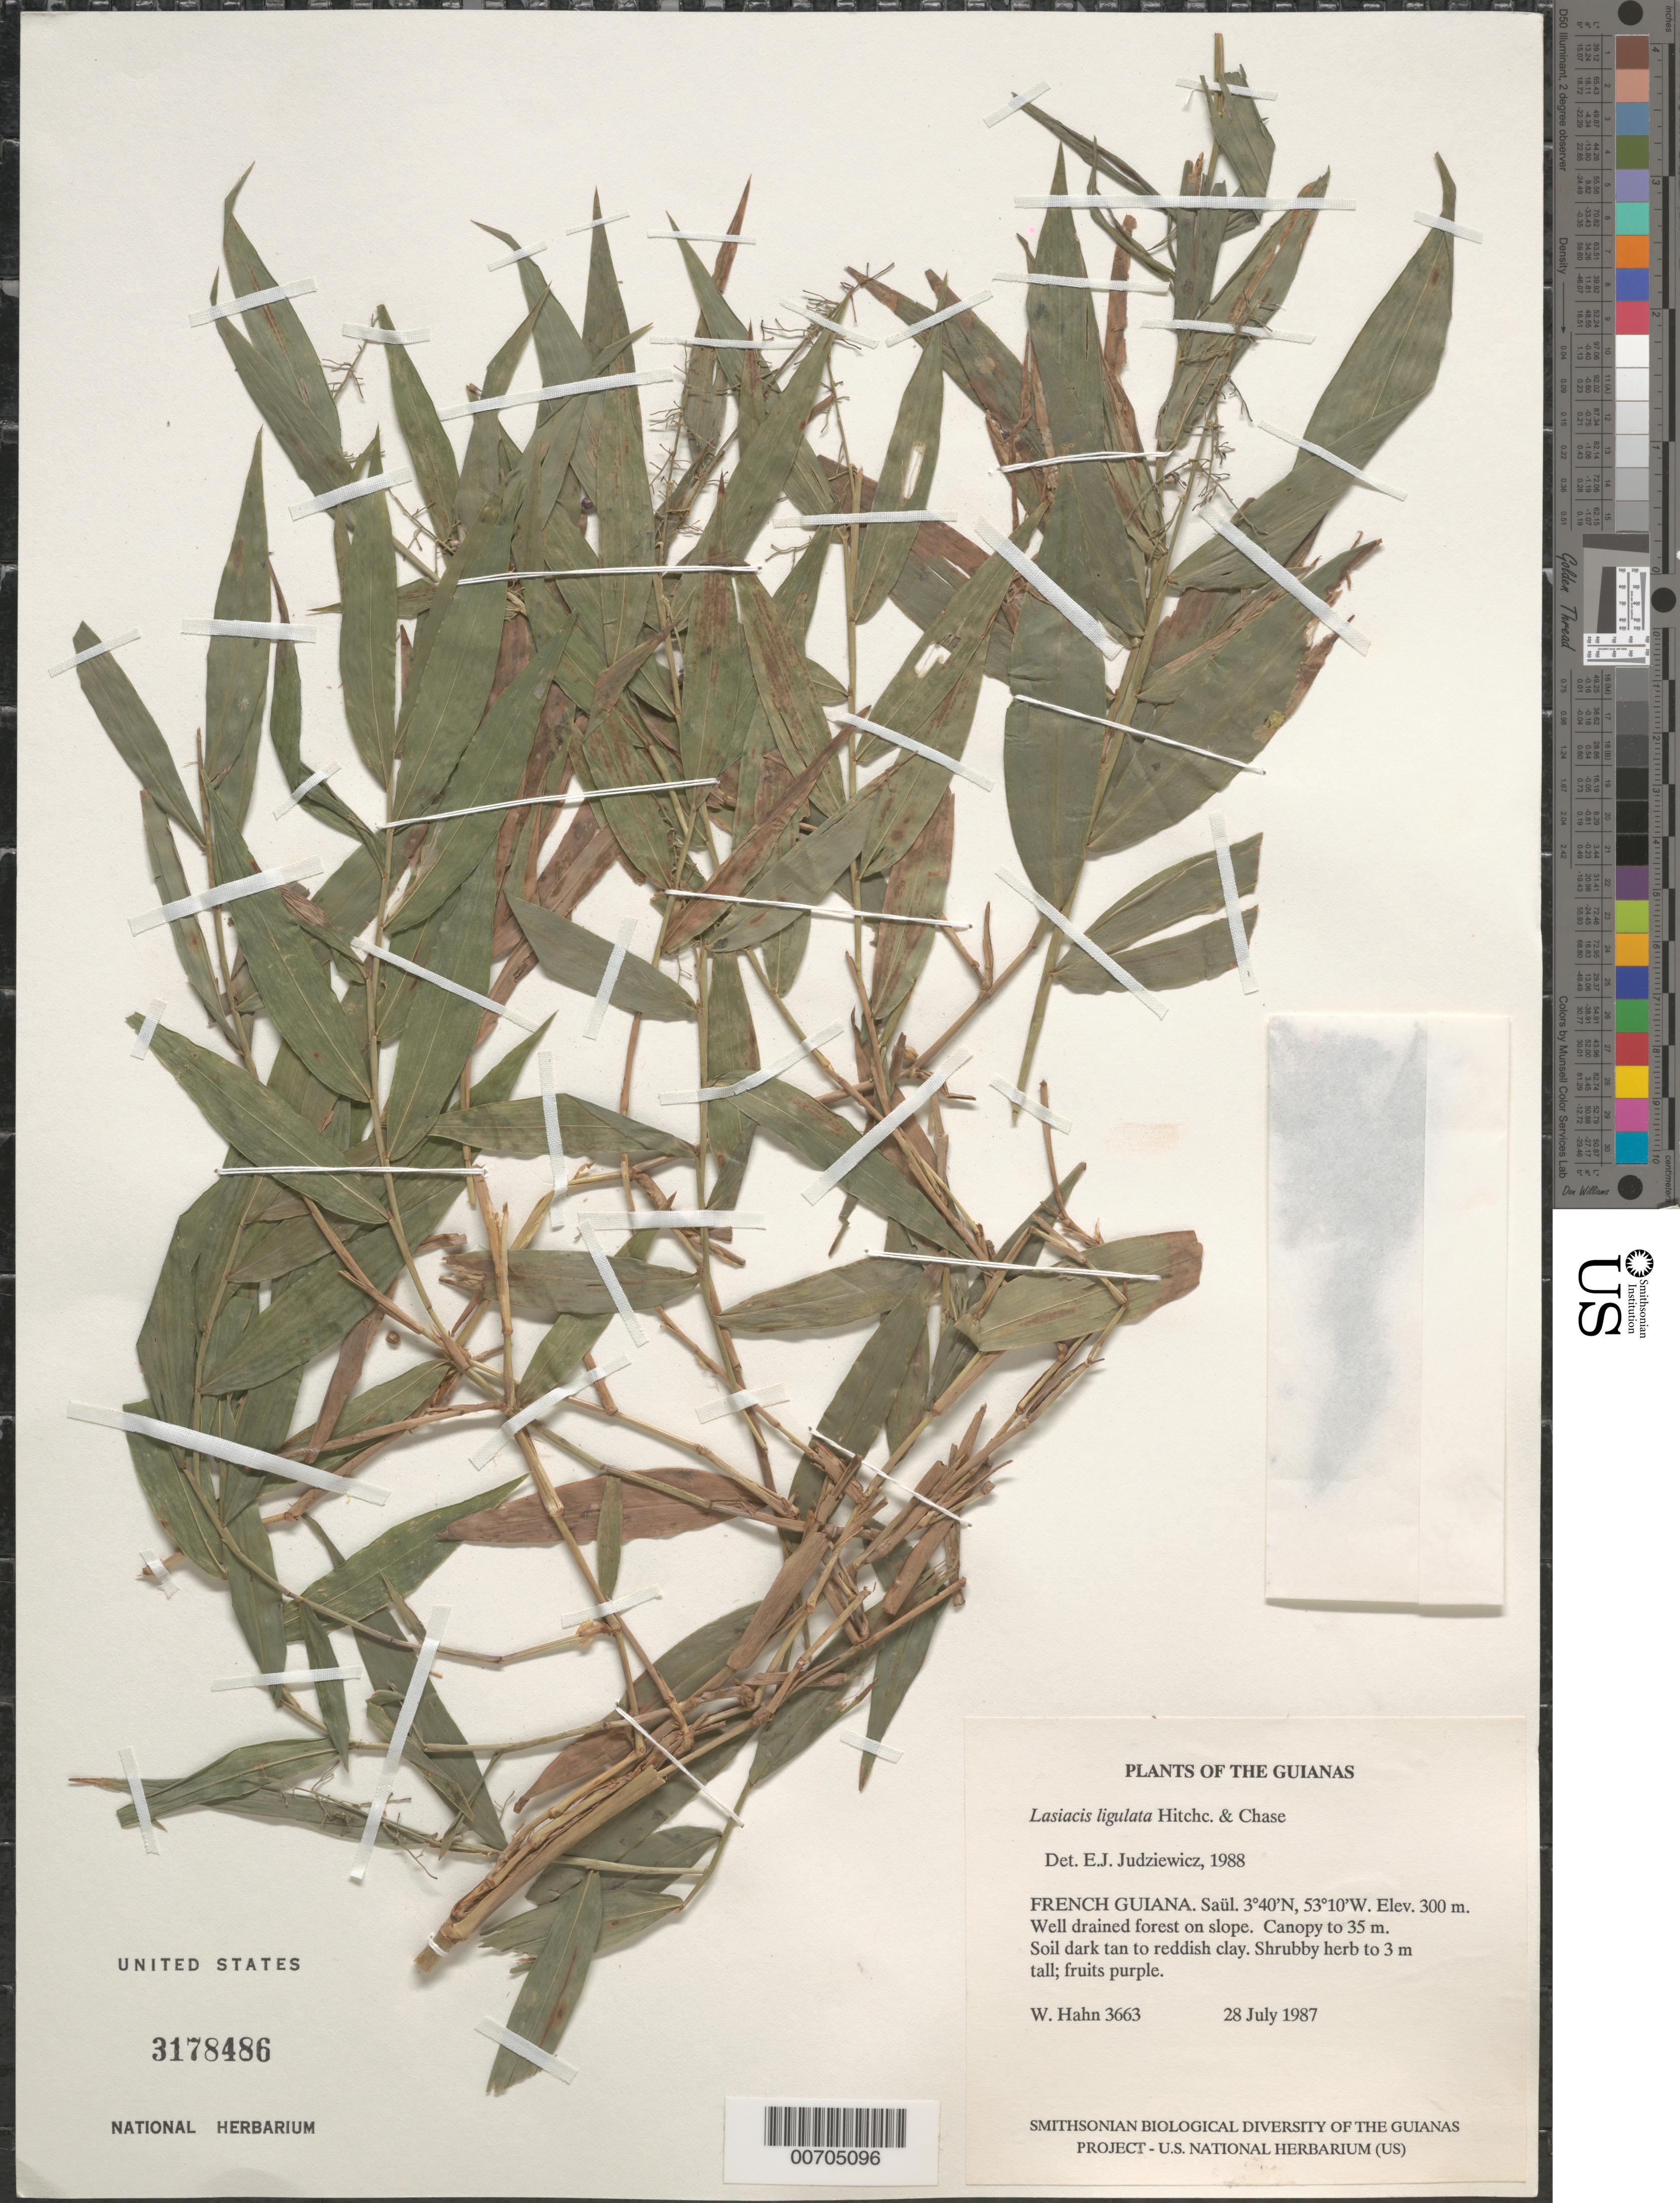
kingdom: Plantae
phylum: Tracheophyta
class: Liliopsida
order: Poales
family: Poaceae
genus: Lasiacis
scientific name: Lasiacis ligulata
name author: Hitchc. & Chase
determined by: Judziewicz, E. J.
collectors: W. Hahn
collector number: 3663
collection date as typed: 28 July 1987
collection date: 1987-07-28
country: French Guiana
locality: Saül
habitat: Well drained forest on slope. Canopy to 35 m. Soil dark tan to reddish clay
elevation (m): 300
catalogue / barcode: US 3178486